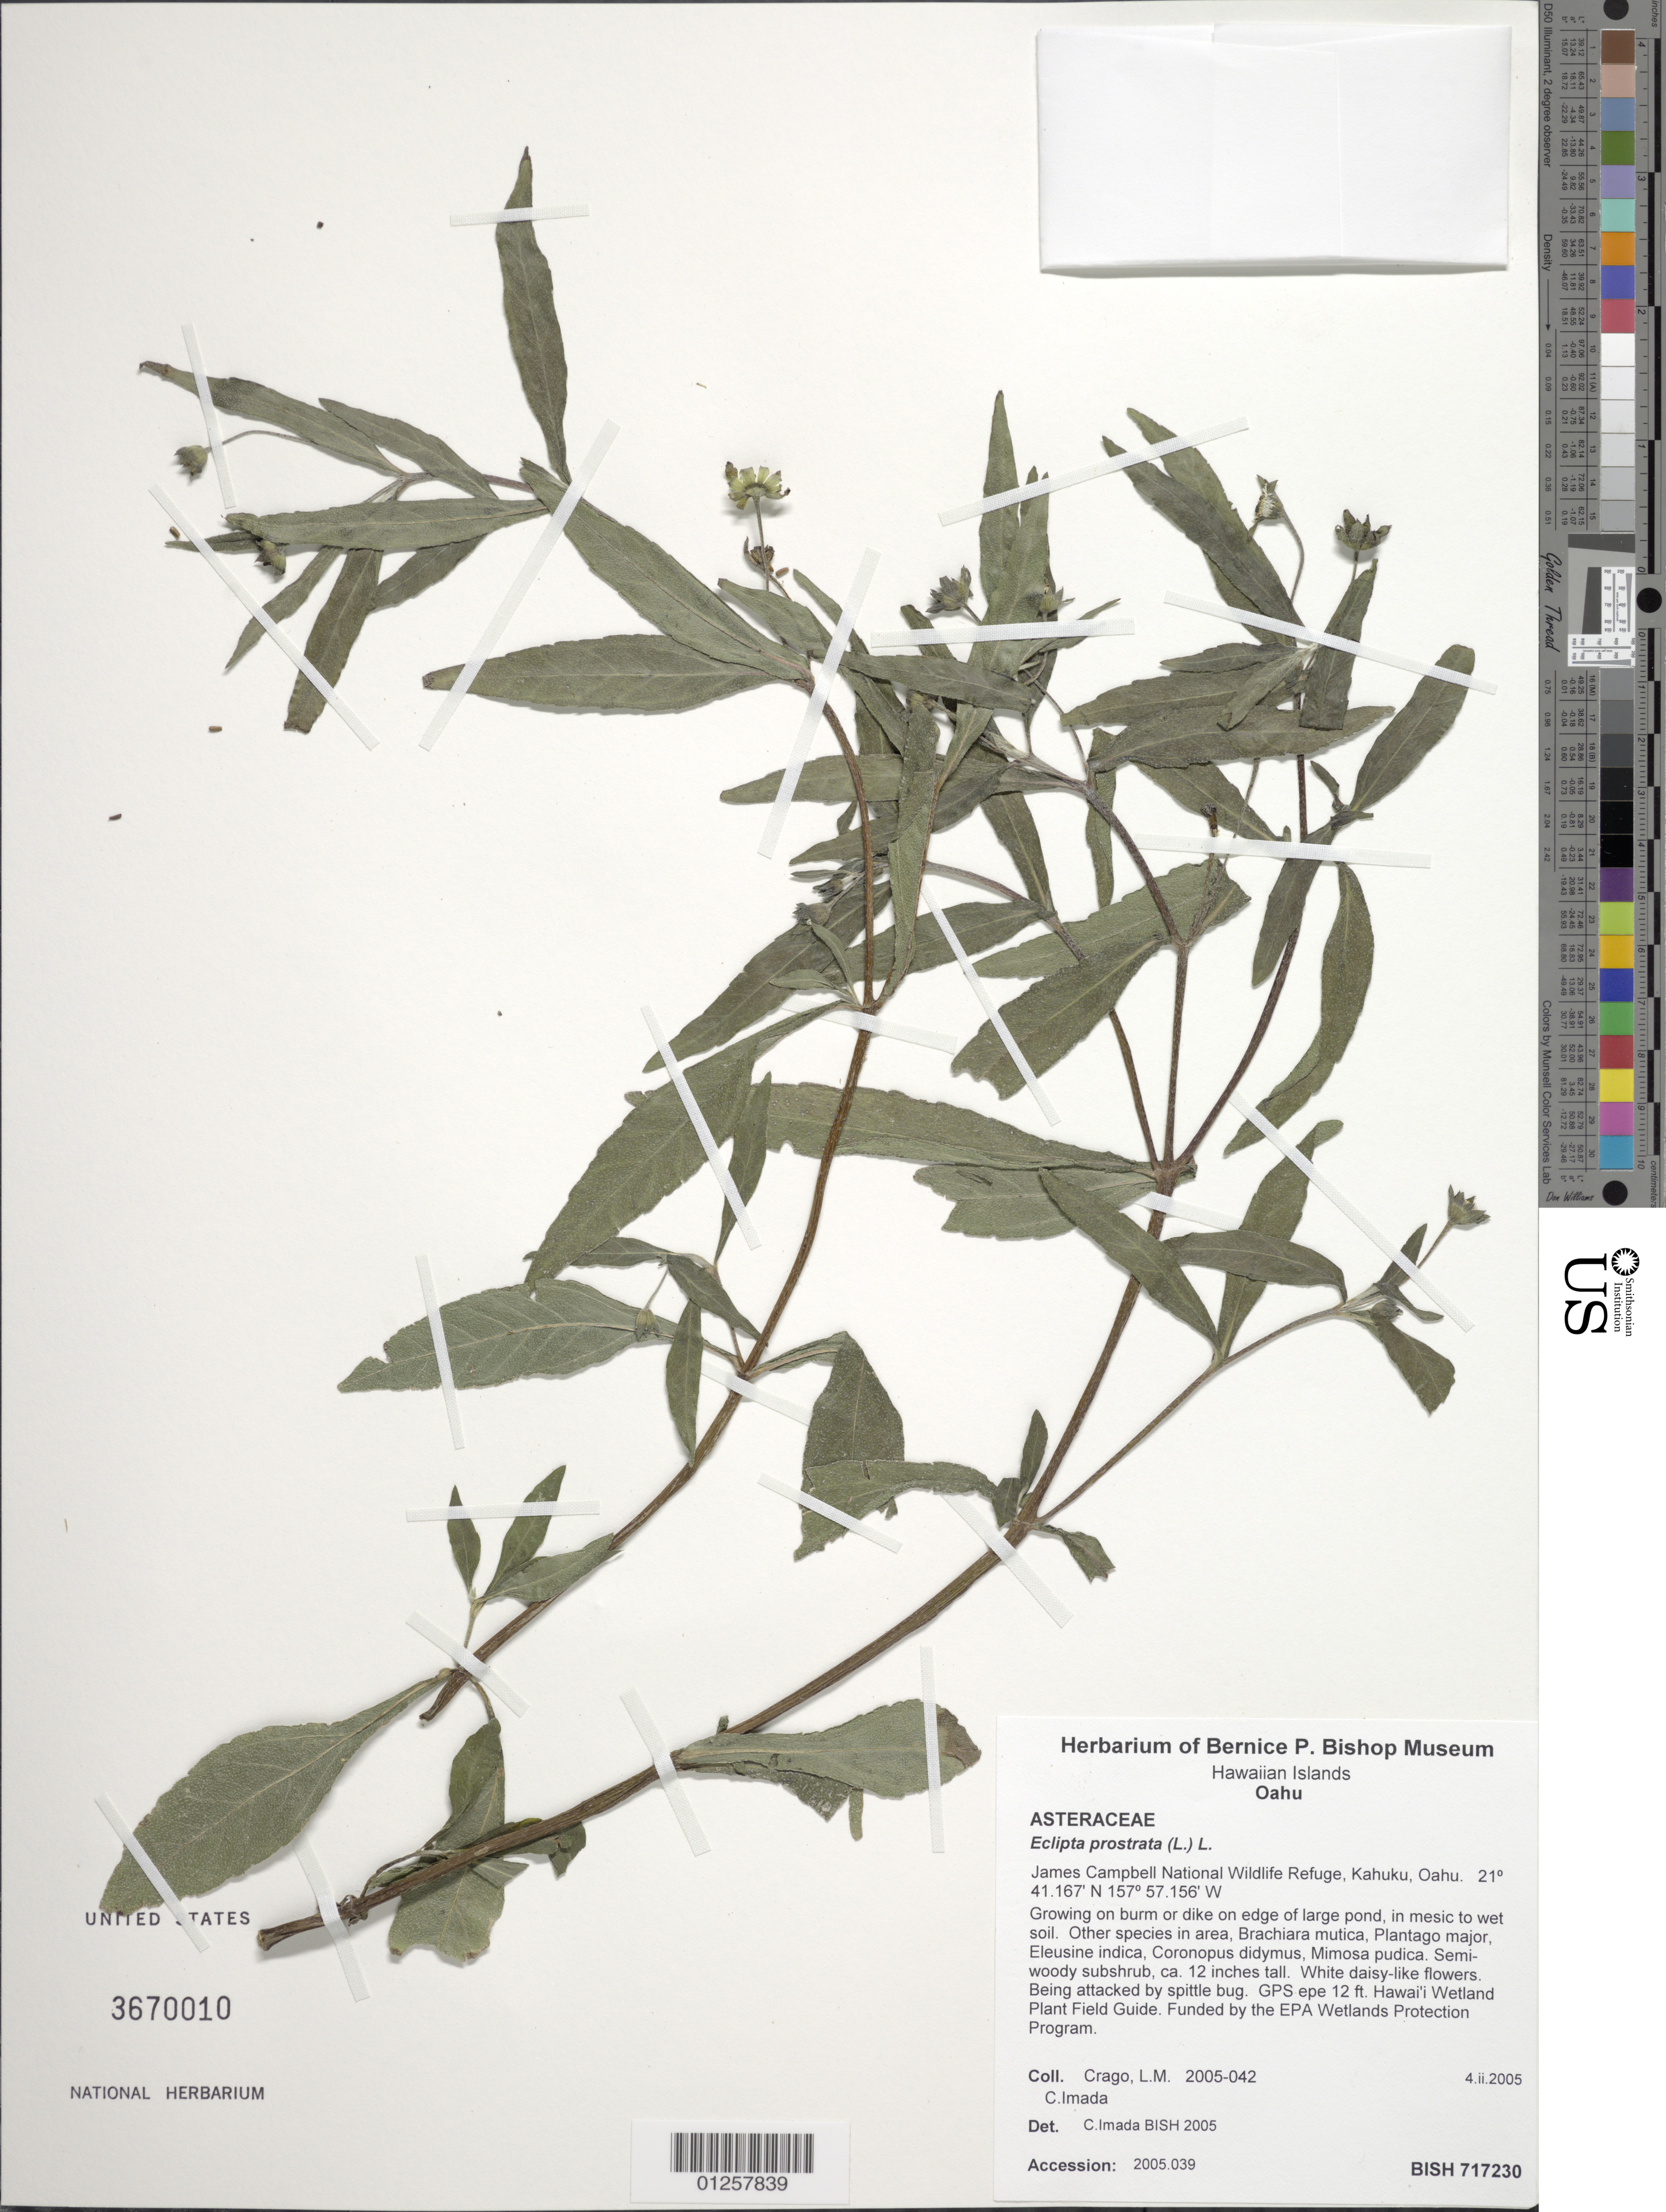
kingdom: Plantae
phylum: Tracheophyta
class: Magnoliopsida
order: Asterales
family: Asteraceae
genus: Eclipta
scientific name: Eclipta prostrata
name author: (L.) L.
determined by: Imada, C.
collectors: L. Crago & C. Imada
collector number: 2005-042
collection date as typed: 4.ii.2005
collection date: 2005-02-04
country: United States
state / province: Hawaii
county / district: Honolulu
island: Oahu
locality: Kahuku, James Campbell National Wildlife Refuge.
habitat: On burm or dike on edge of large pond in mesic to wet soil.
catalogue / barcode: US 3670010